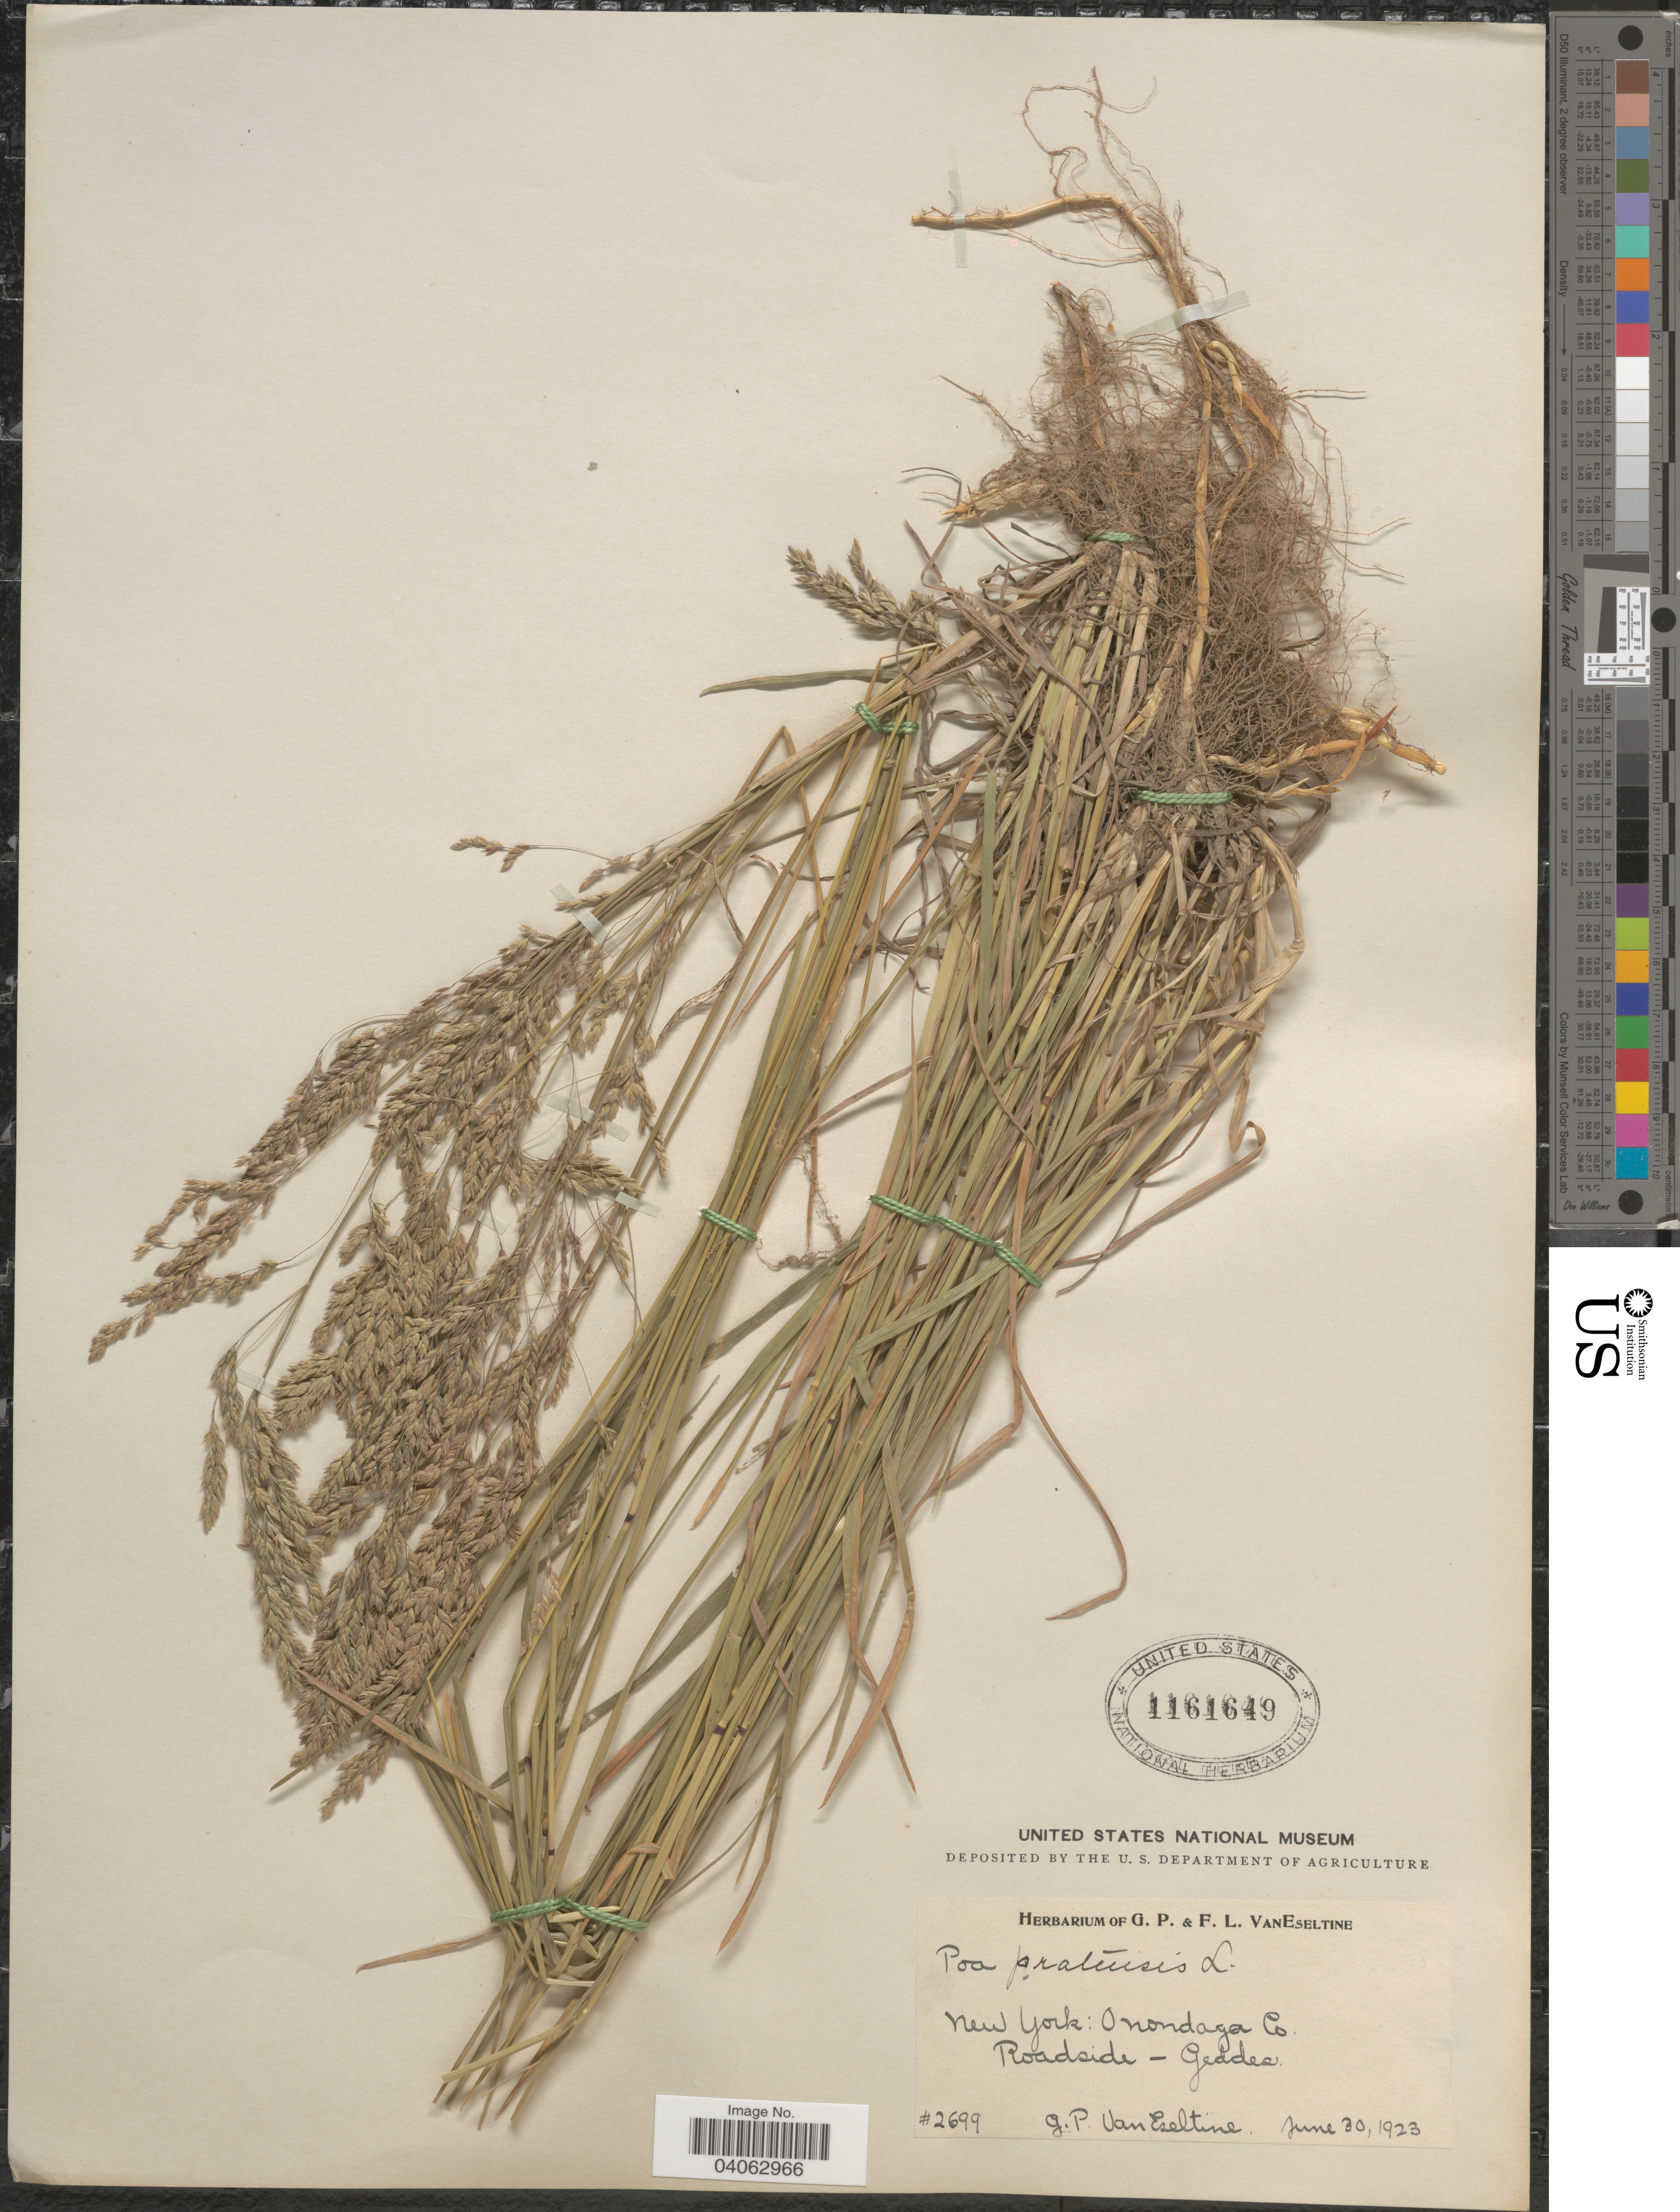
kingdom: Plantae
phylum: Tracheophyta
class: Liliopsida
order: Poales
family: Poaceae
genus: Poa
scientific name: Poa pratensis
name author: L.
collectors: G. P. Van Eseltine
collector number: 2699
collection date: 1923-06-30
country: United States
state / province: New York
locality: Onondaga Co. Roadside - Geddes.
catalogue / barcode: US 1161649